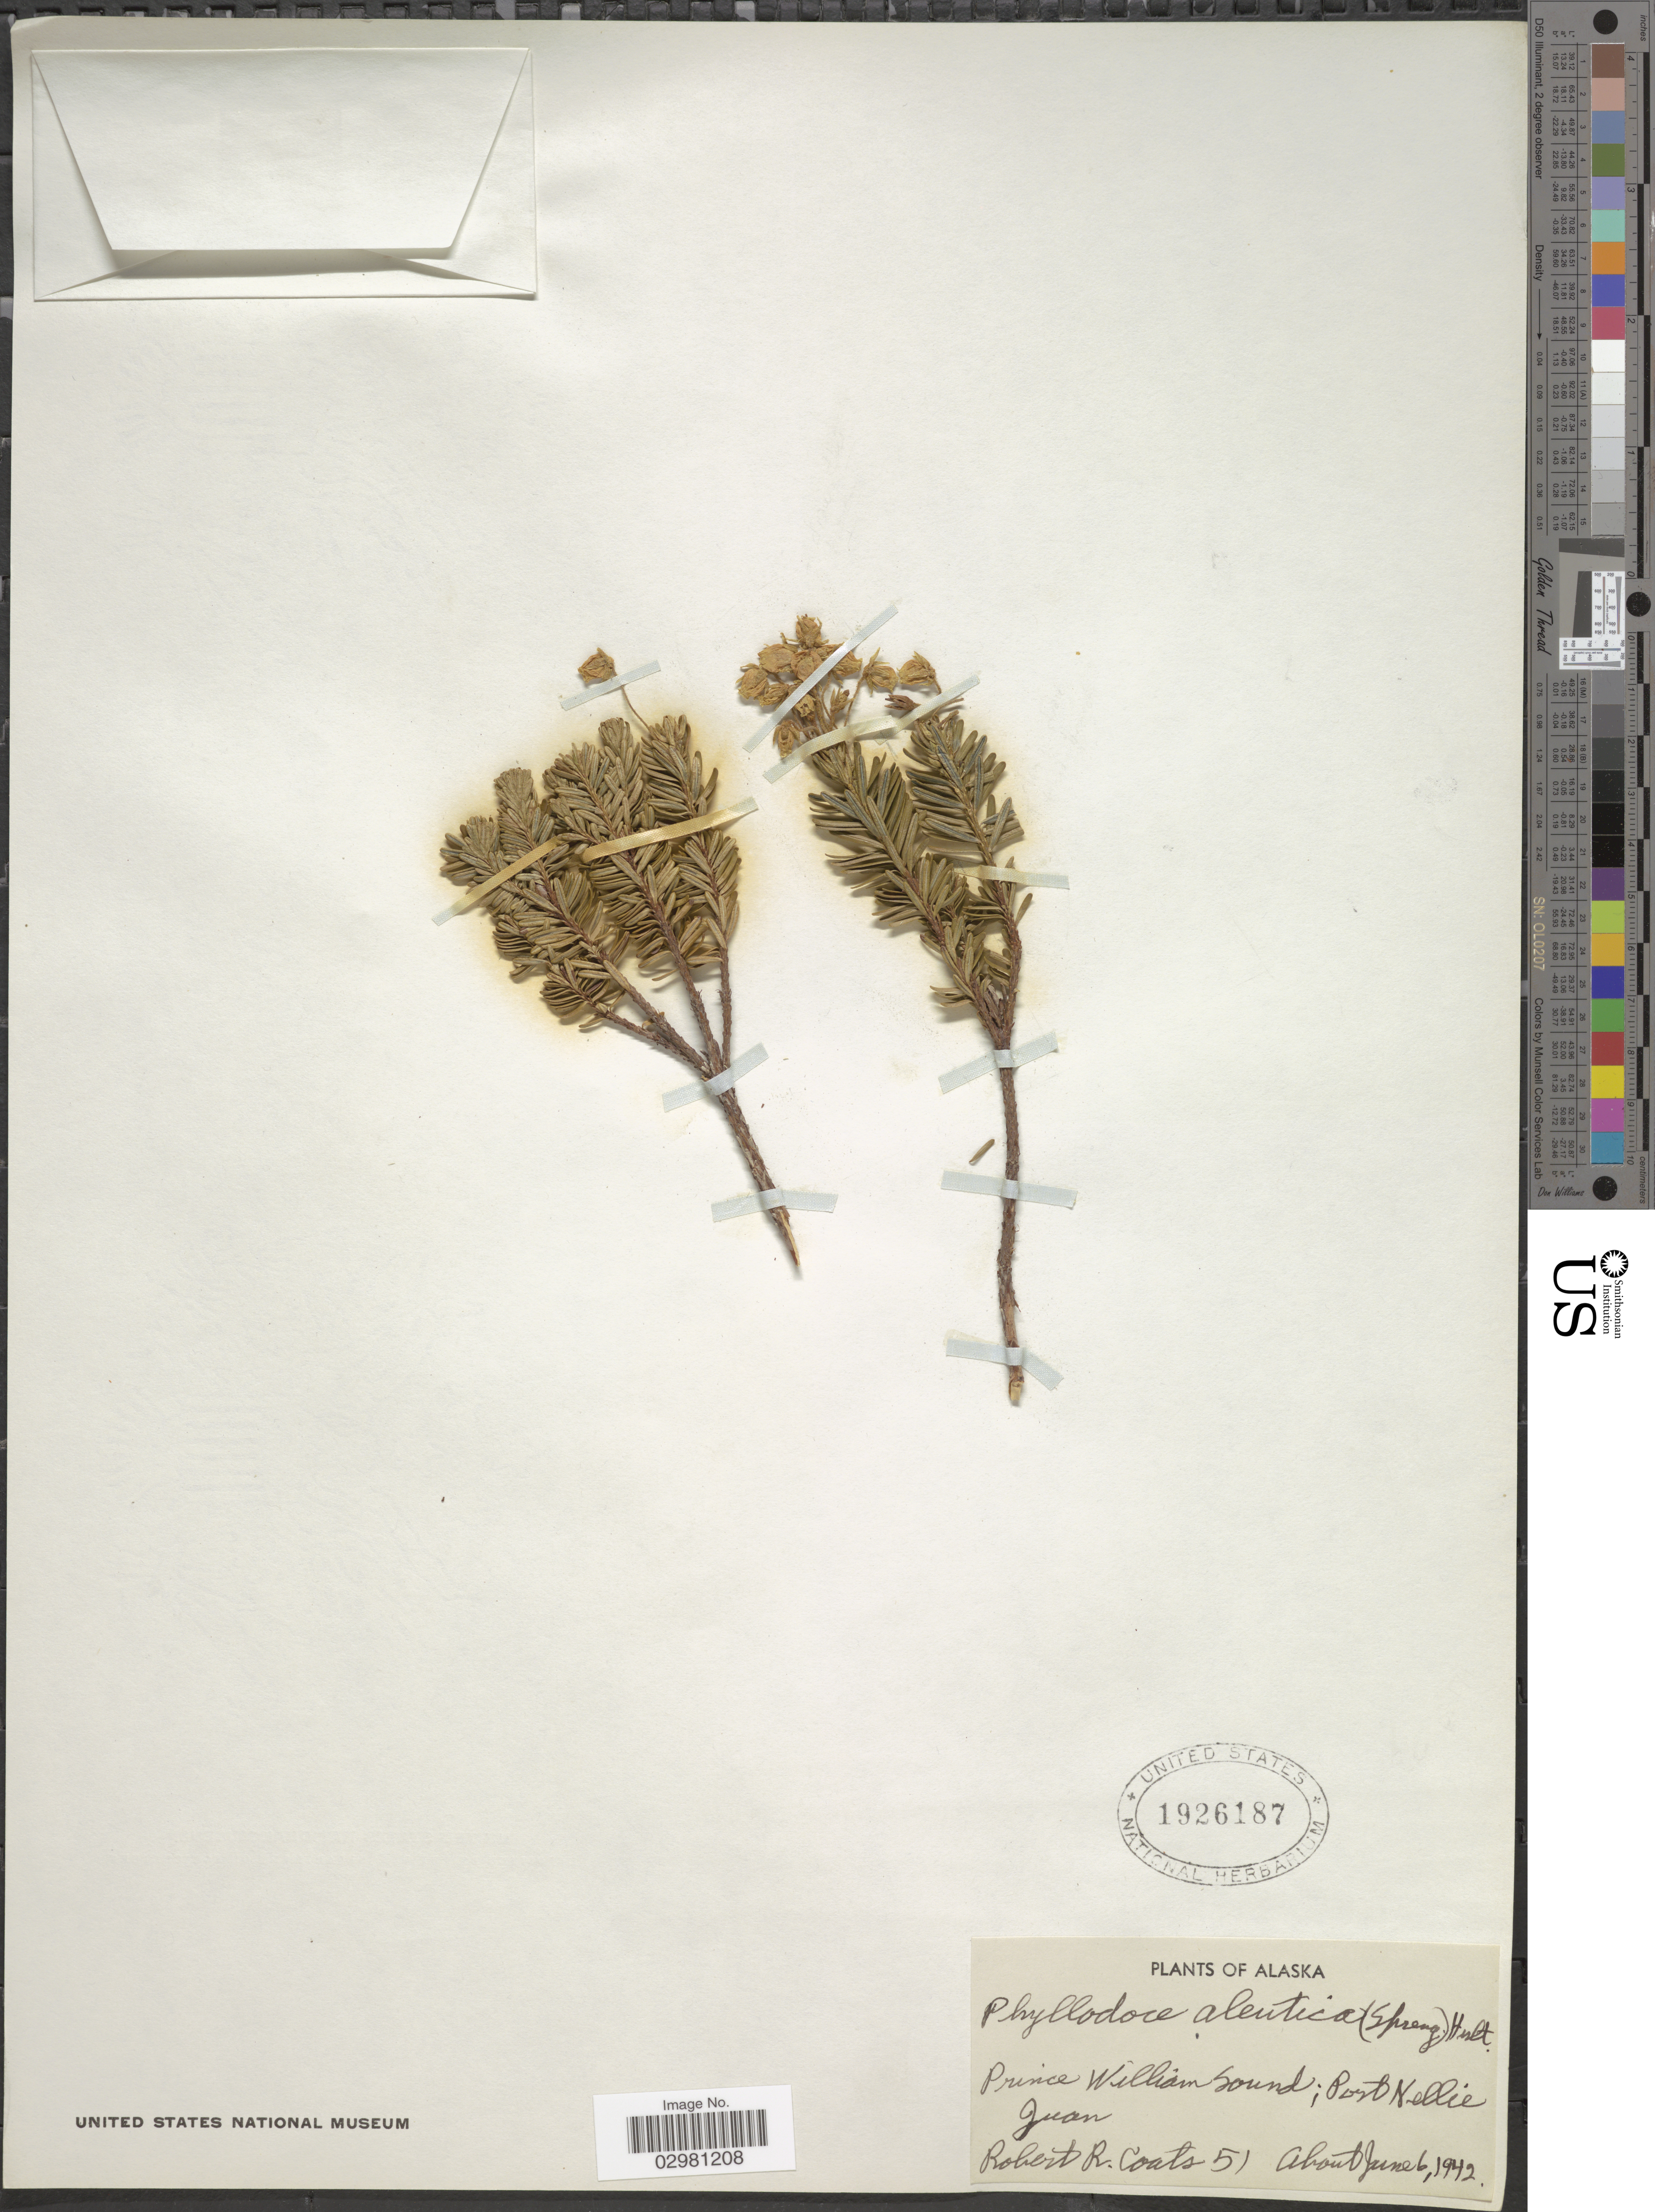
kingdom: Plantae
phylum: Tracheophyta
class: Magnoliopsida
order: Ericales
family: Ericaceae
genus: Phyllodoce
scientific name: Phyllodoce aleutica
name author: (Spreng.) A. Heller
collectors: R. Coats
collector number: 51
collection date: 1942-06-06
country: United States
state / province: Alaska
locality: Prince William Sound; Port Nellie Juan.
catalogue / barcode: US 1926187